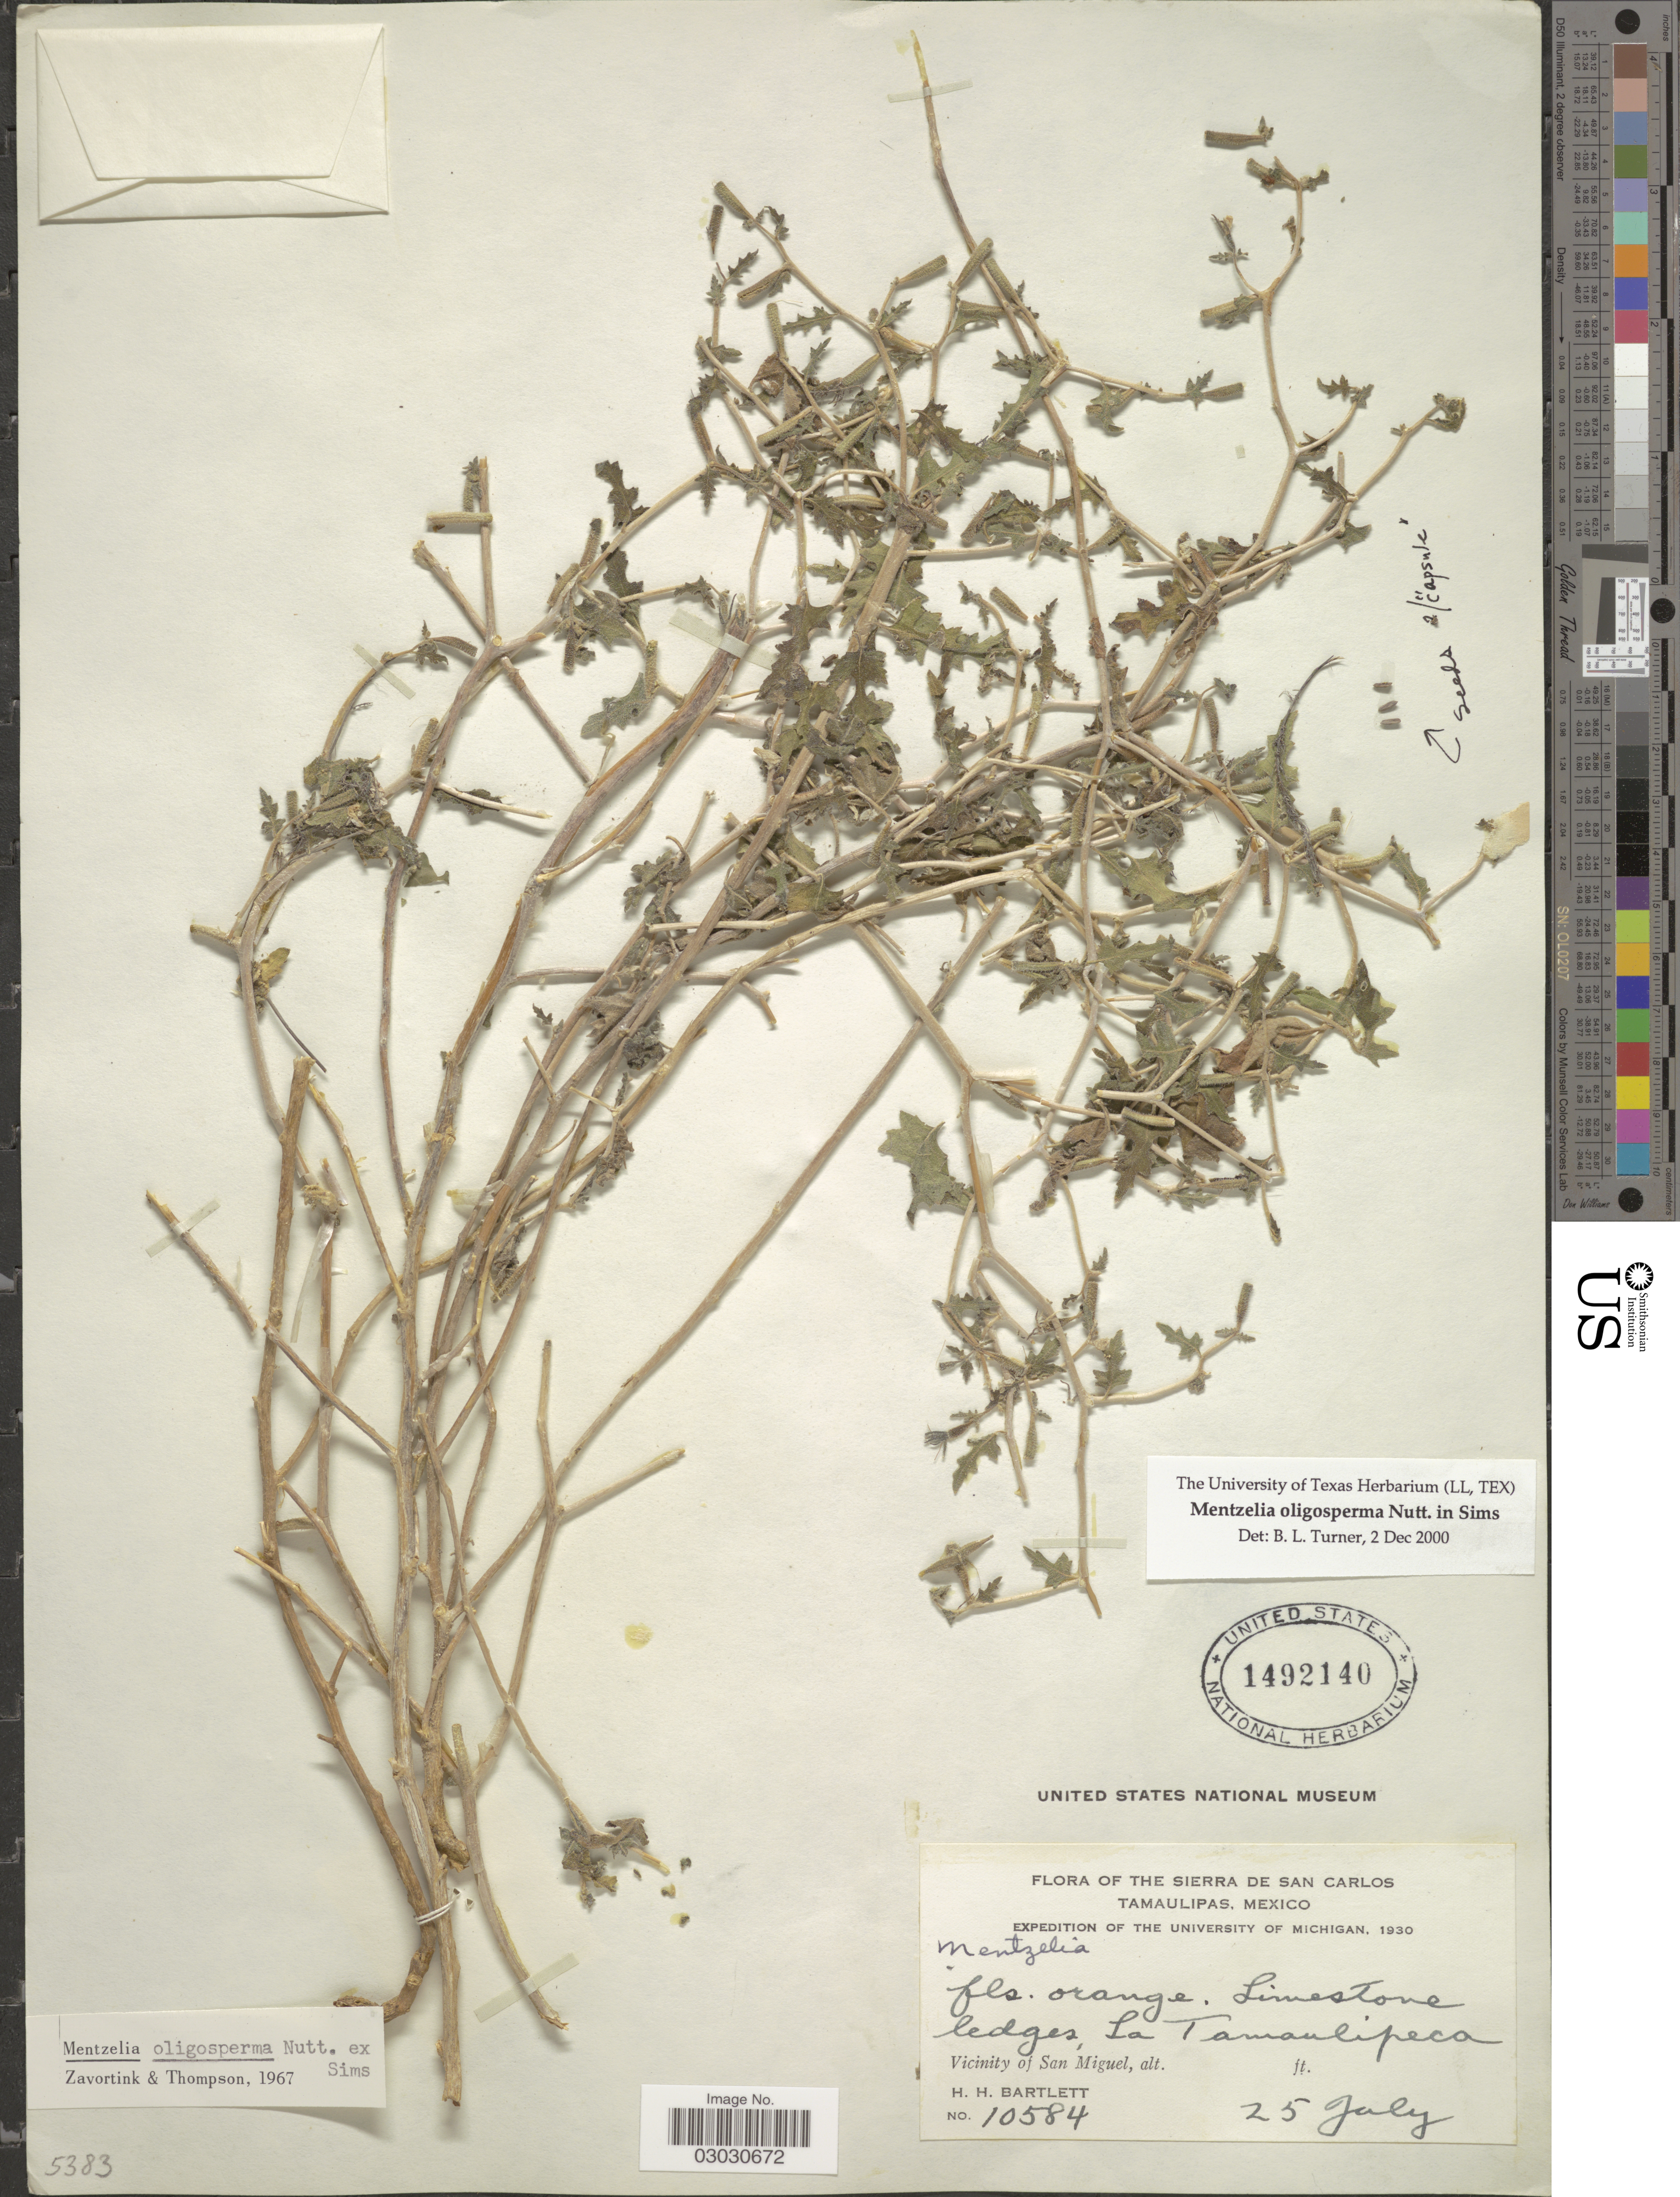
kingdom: Plantae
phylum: Tracheophyta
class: Magnoliopsida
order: Cornales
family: Loasaceae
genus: Mentzelia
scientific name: Mentzelia oligosperma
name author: Nutt. ex Sims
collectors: H. H. Bartlett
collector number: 10584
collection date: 1930-07-25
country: Mexico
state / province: Tamaulipas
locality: The Sierra de San Carlos. Limestone ledges, La Tamaulipeca. Vicinity of San Miguel.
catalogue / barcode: US 1492140